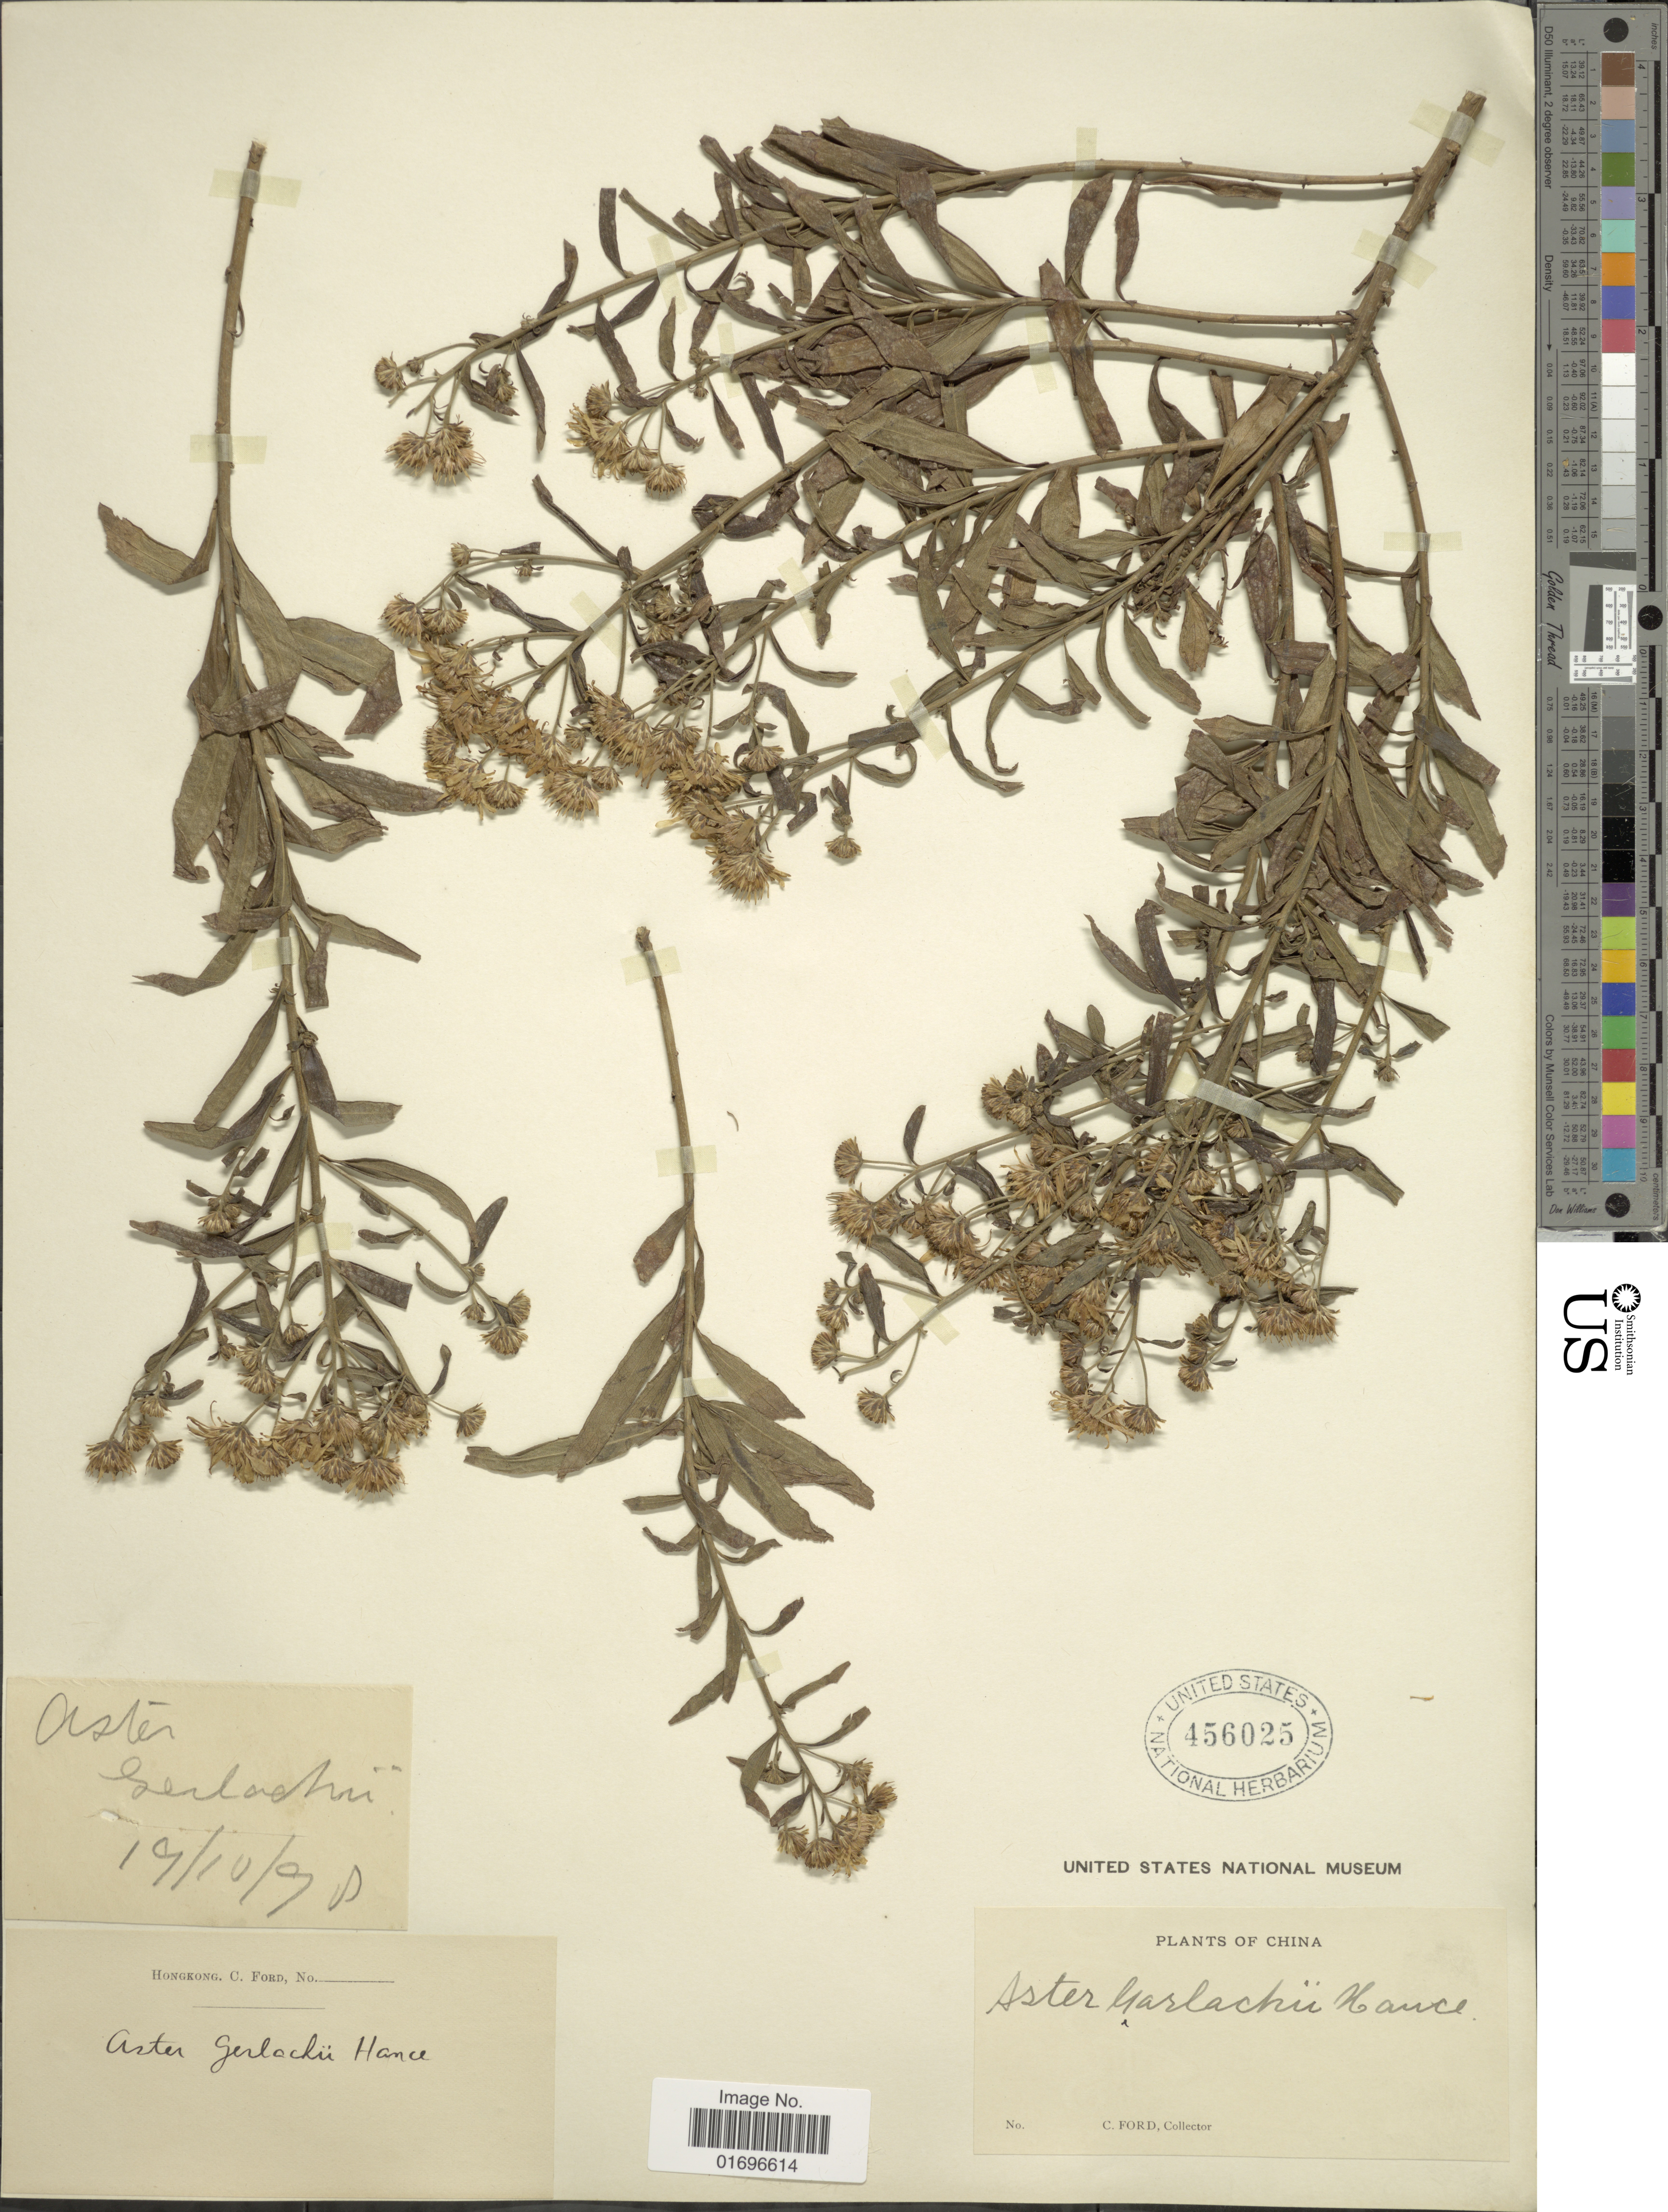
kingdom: Plantae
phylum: Tracheophyta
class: Magnoliopsida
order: Asterales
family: Asteraceae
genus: Aster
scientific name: Aster gerlachii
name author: Hance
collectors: C. Ford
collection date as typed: Transcribed d/m/y: 19/10/98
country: China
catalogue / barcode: US 456025